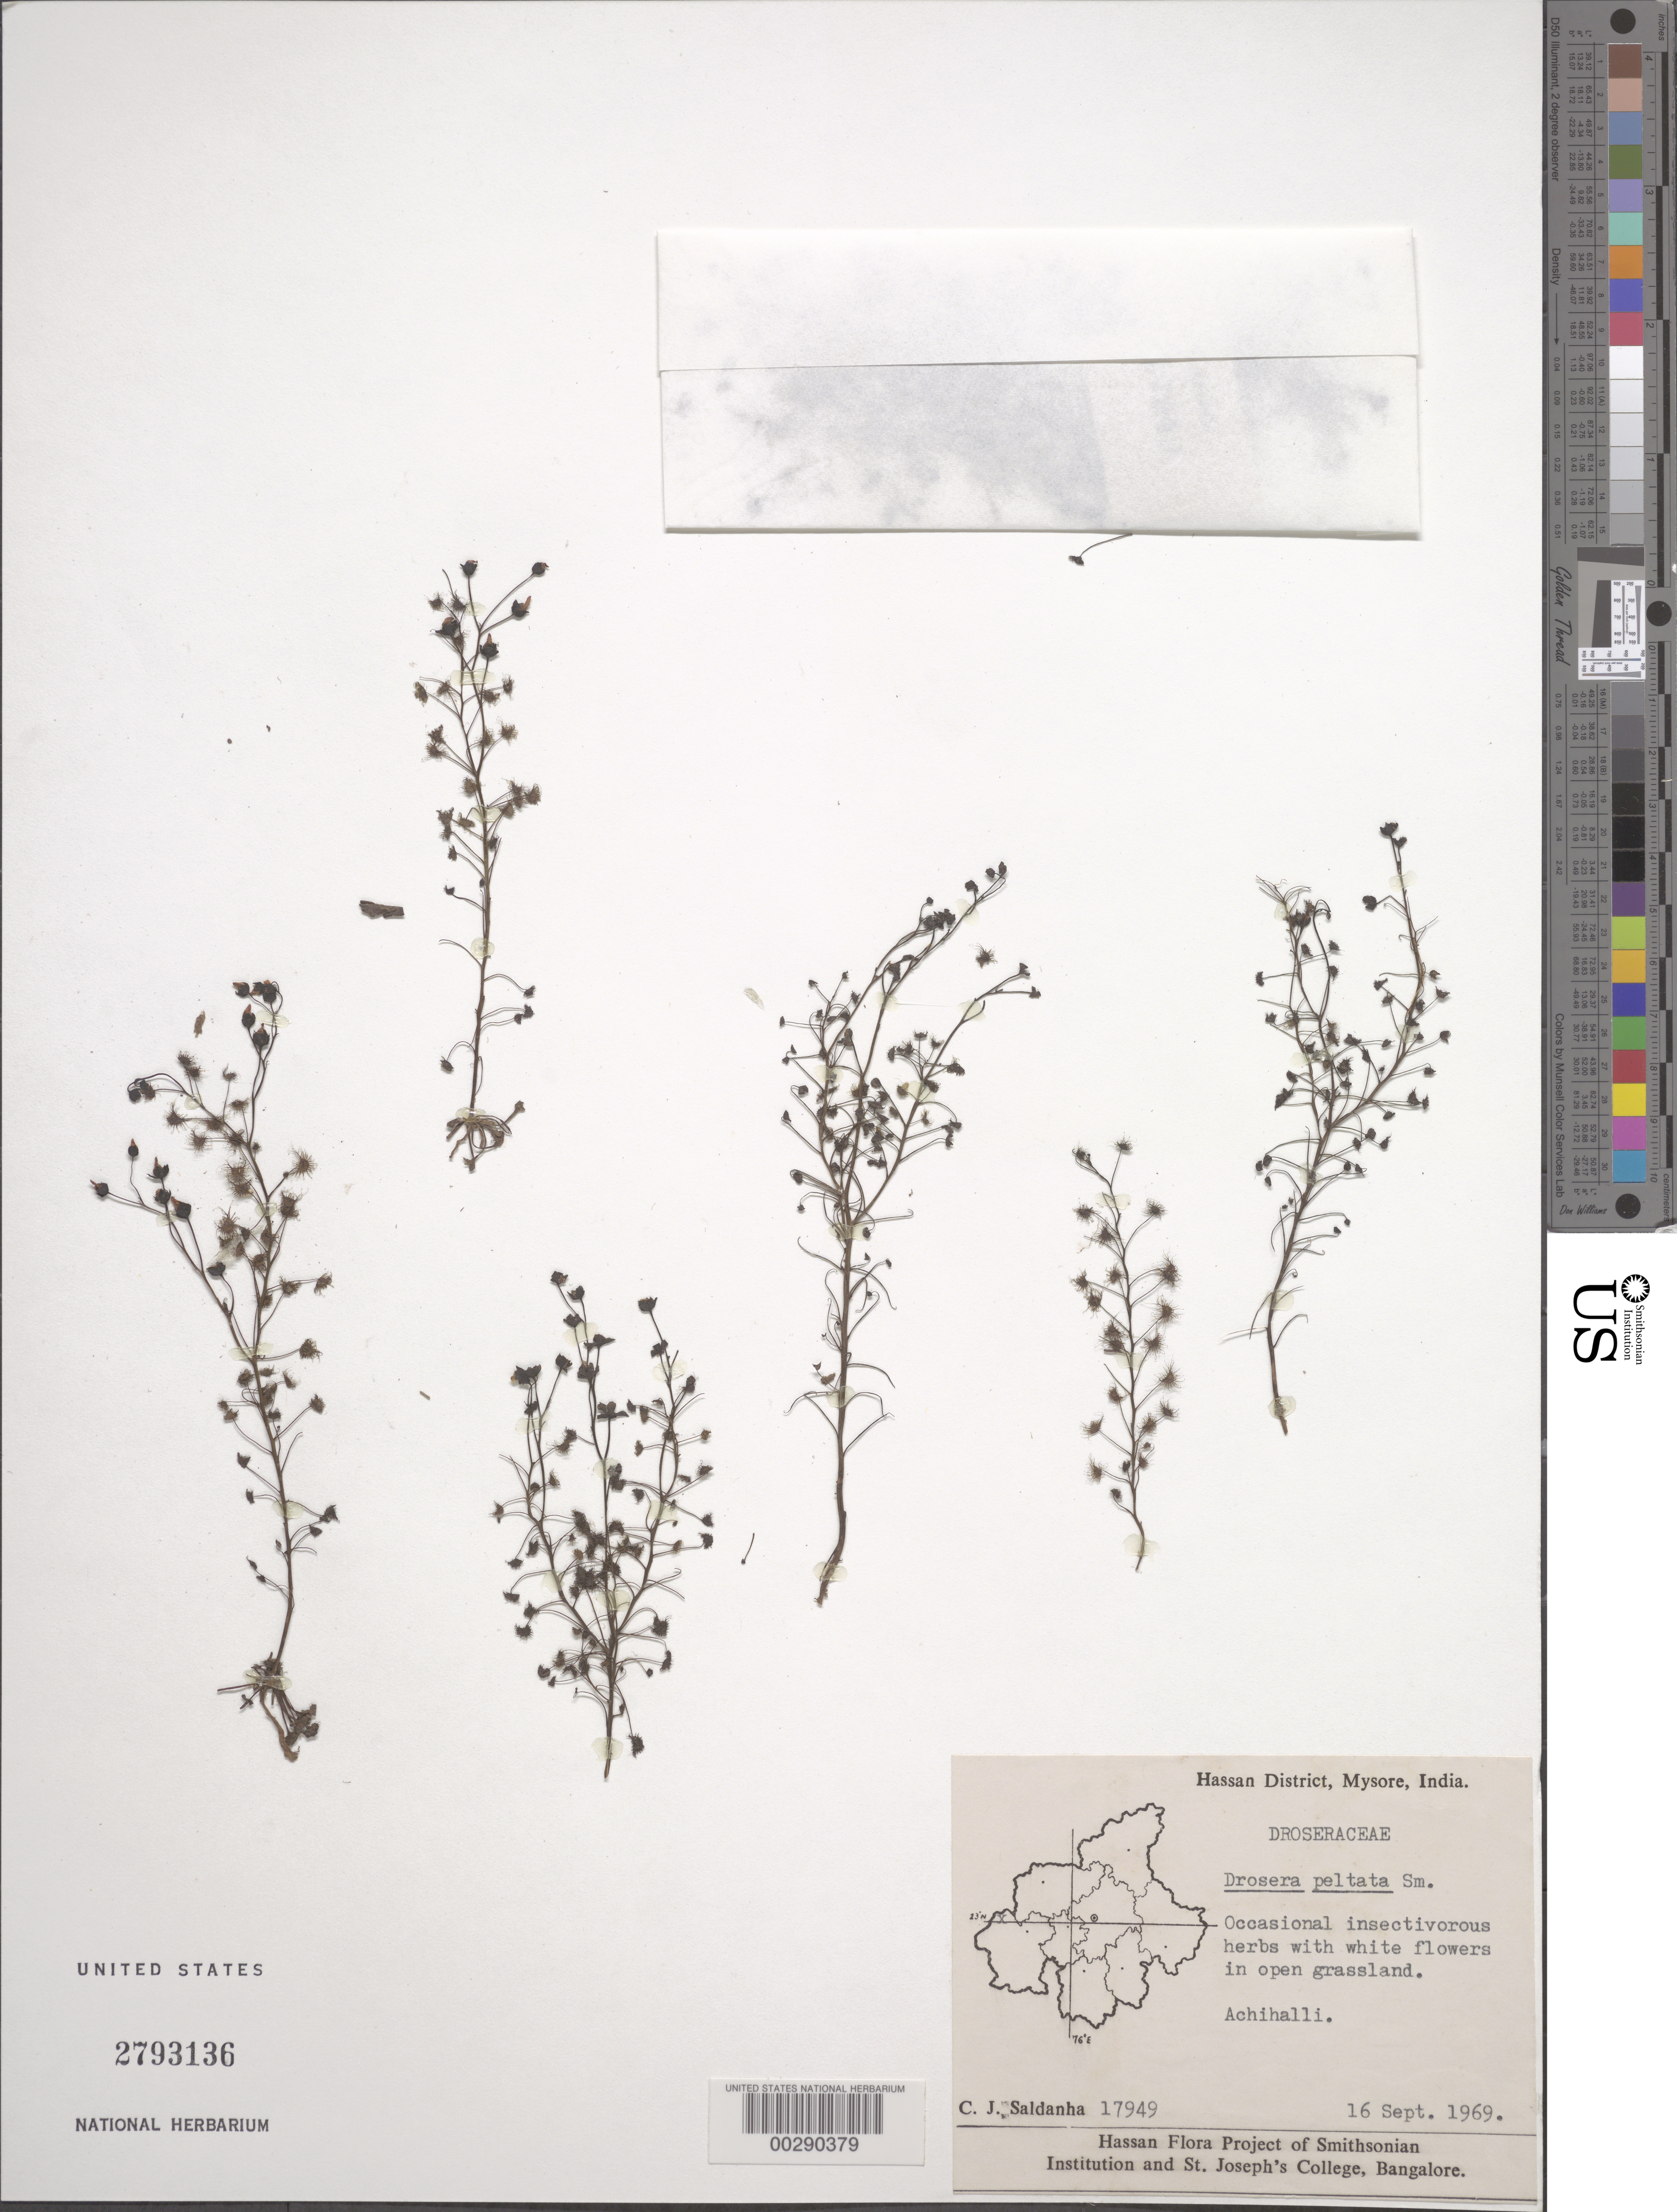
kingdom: Plantae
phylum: Tracheophyta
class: Magnoliopsida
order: Caryophyllales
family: Droseraceae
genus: Drosera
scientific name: Drosera peltata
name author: Sm. ex Willd.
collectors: C. J. Saldanha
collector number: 17949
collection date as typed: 16 Sep 1969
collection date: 1969-09-16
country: India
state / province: Karnataka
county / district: Hassan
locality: Achihalli, mysore state [mysore state = karnataka.]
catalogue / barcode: US 2793136